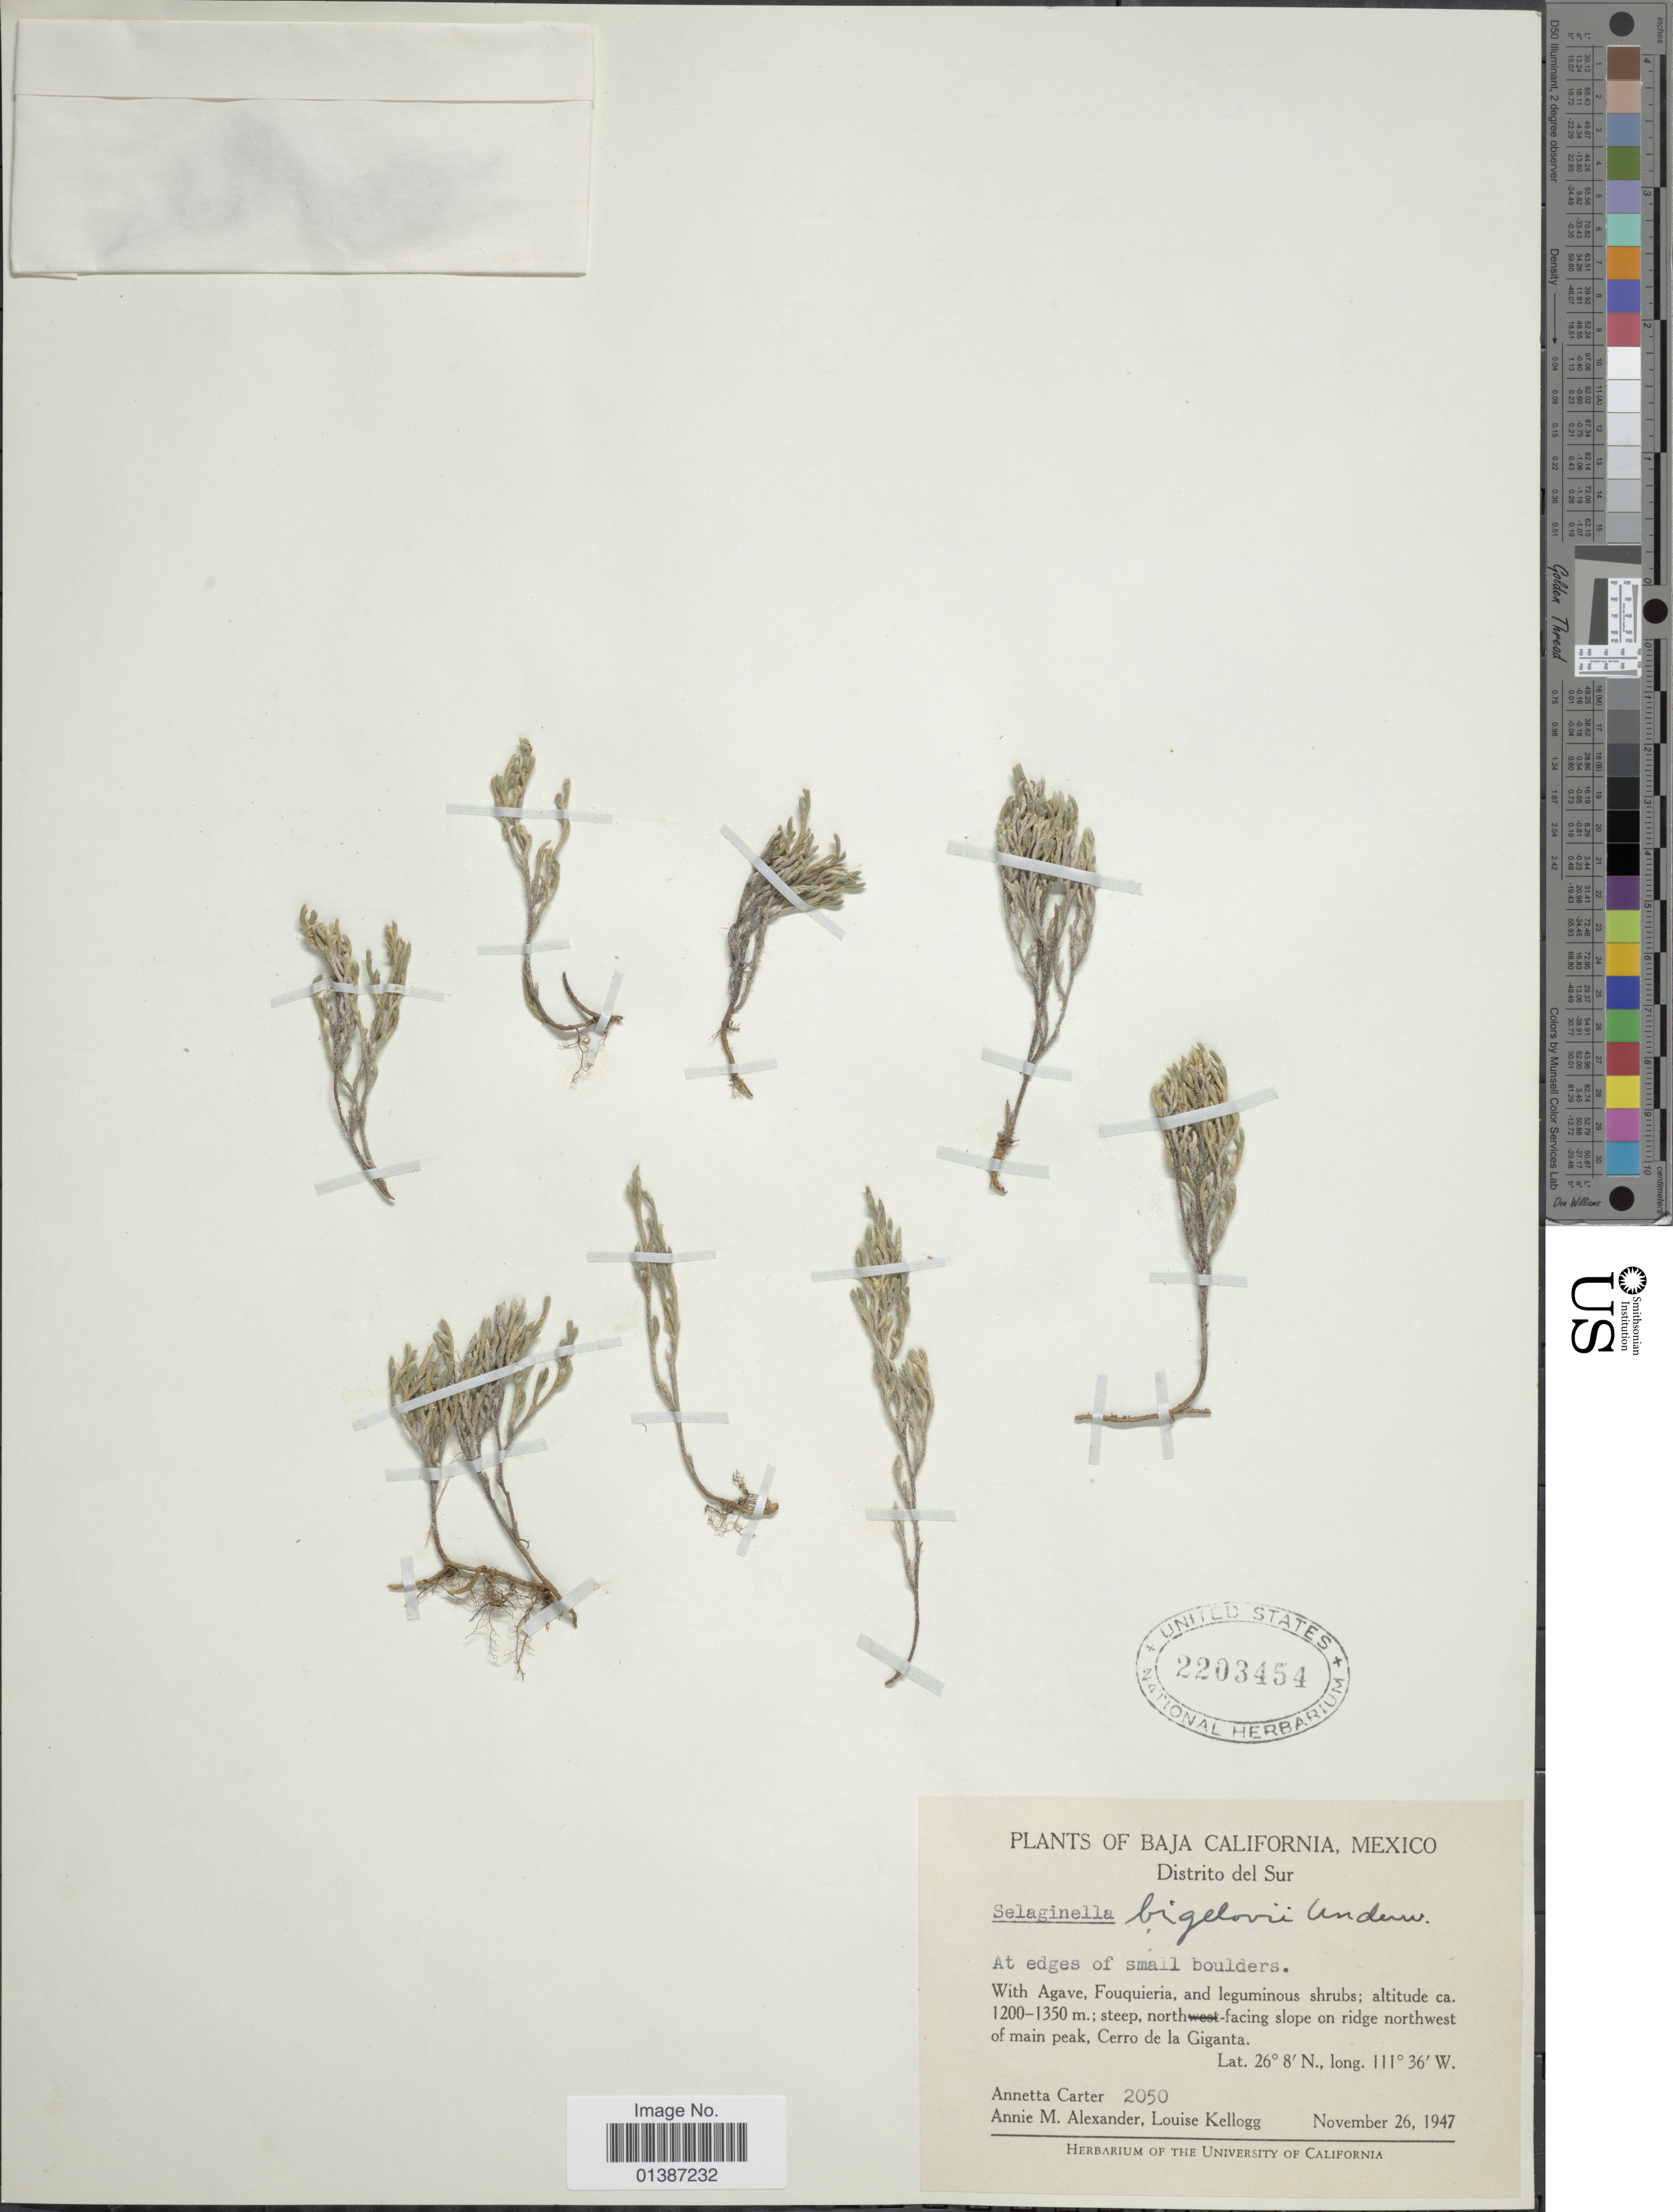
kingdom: Plantae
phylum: Tracheophyta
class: Lycopodiopsida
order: Selaginellales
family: Selaginellaceae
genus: Selaginella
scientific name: Selaginella bigelovii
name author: Underw.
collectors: A. Carter, A. M. Alexander & L. Kellogg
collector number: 2050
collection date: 1947-11-26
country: Mexico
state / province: Baja California Sur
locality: Distrito del Sur, steep, north facing slope on ridge northwesr of main peak, Cerro de la Giganta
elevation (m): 1200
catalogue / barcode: US 2203454